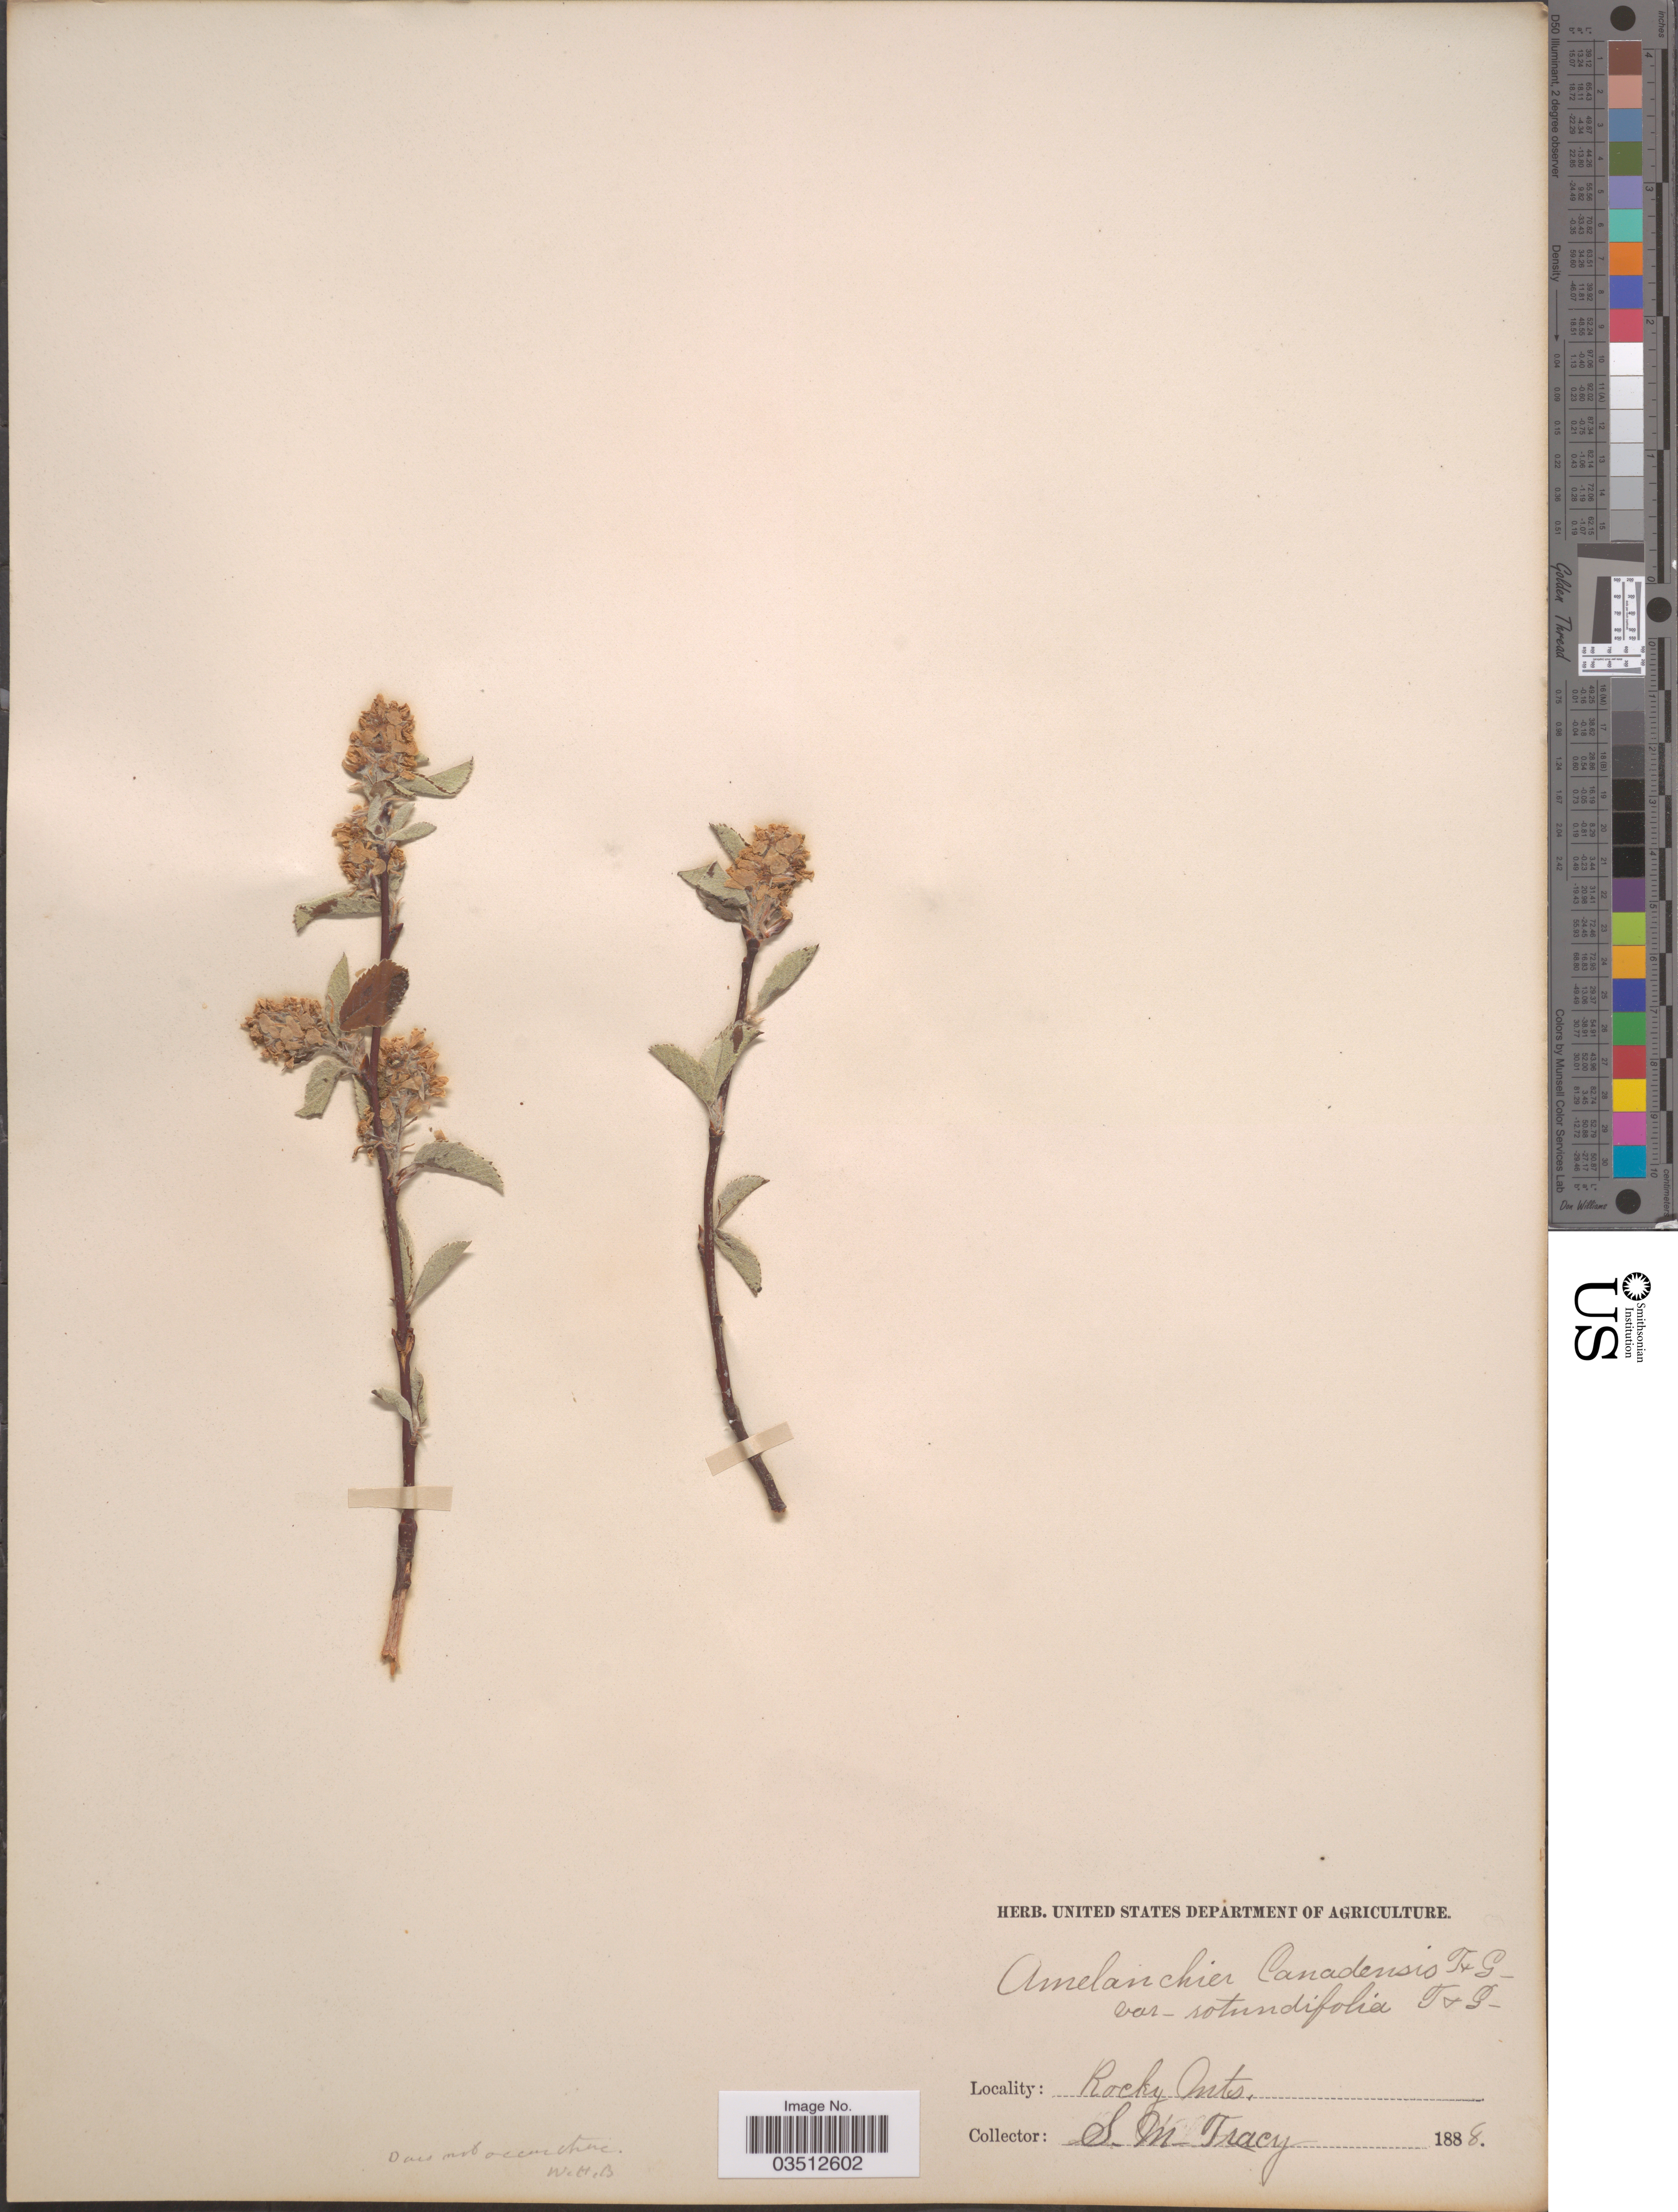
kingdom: Plantae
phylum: Tracheophyta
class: Magnoliopsida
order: Rosales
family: Rosaceae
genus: Amelanchier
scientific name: Amelanchier sanguinea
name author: (Pursh) DC.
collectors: S. M. Tracy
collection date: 1888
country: United States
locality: Rocky Mts.